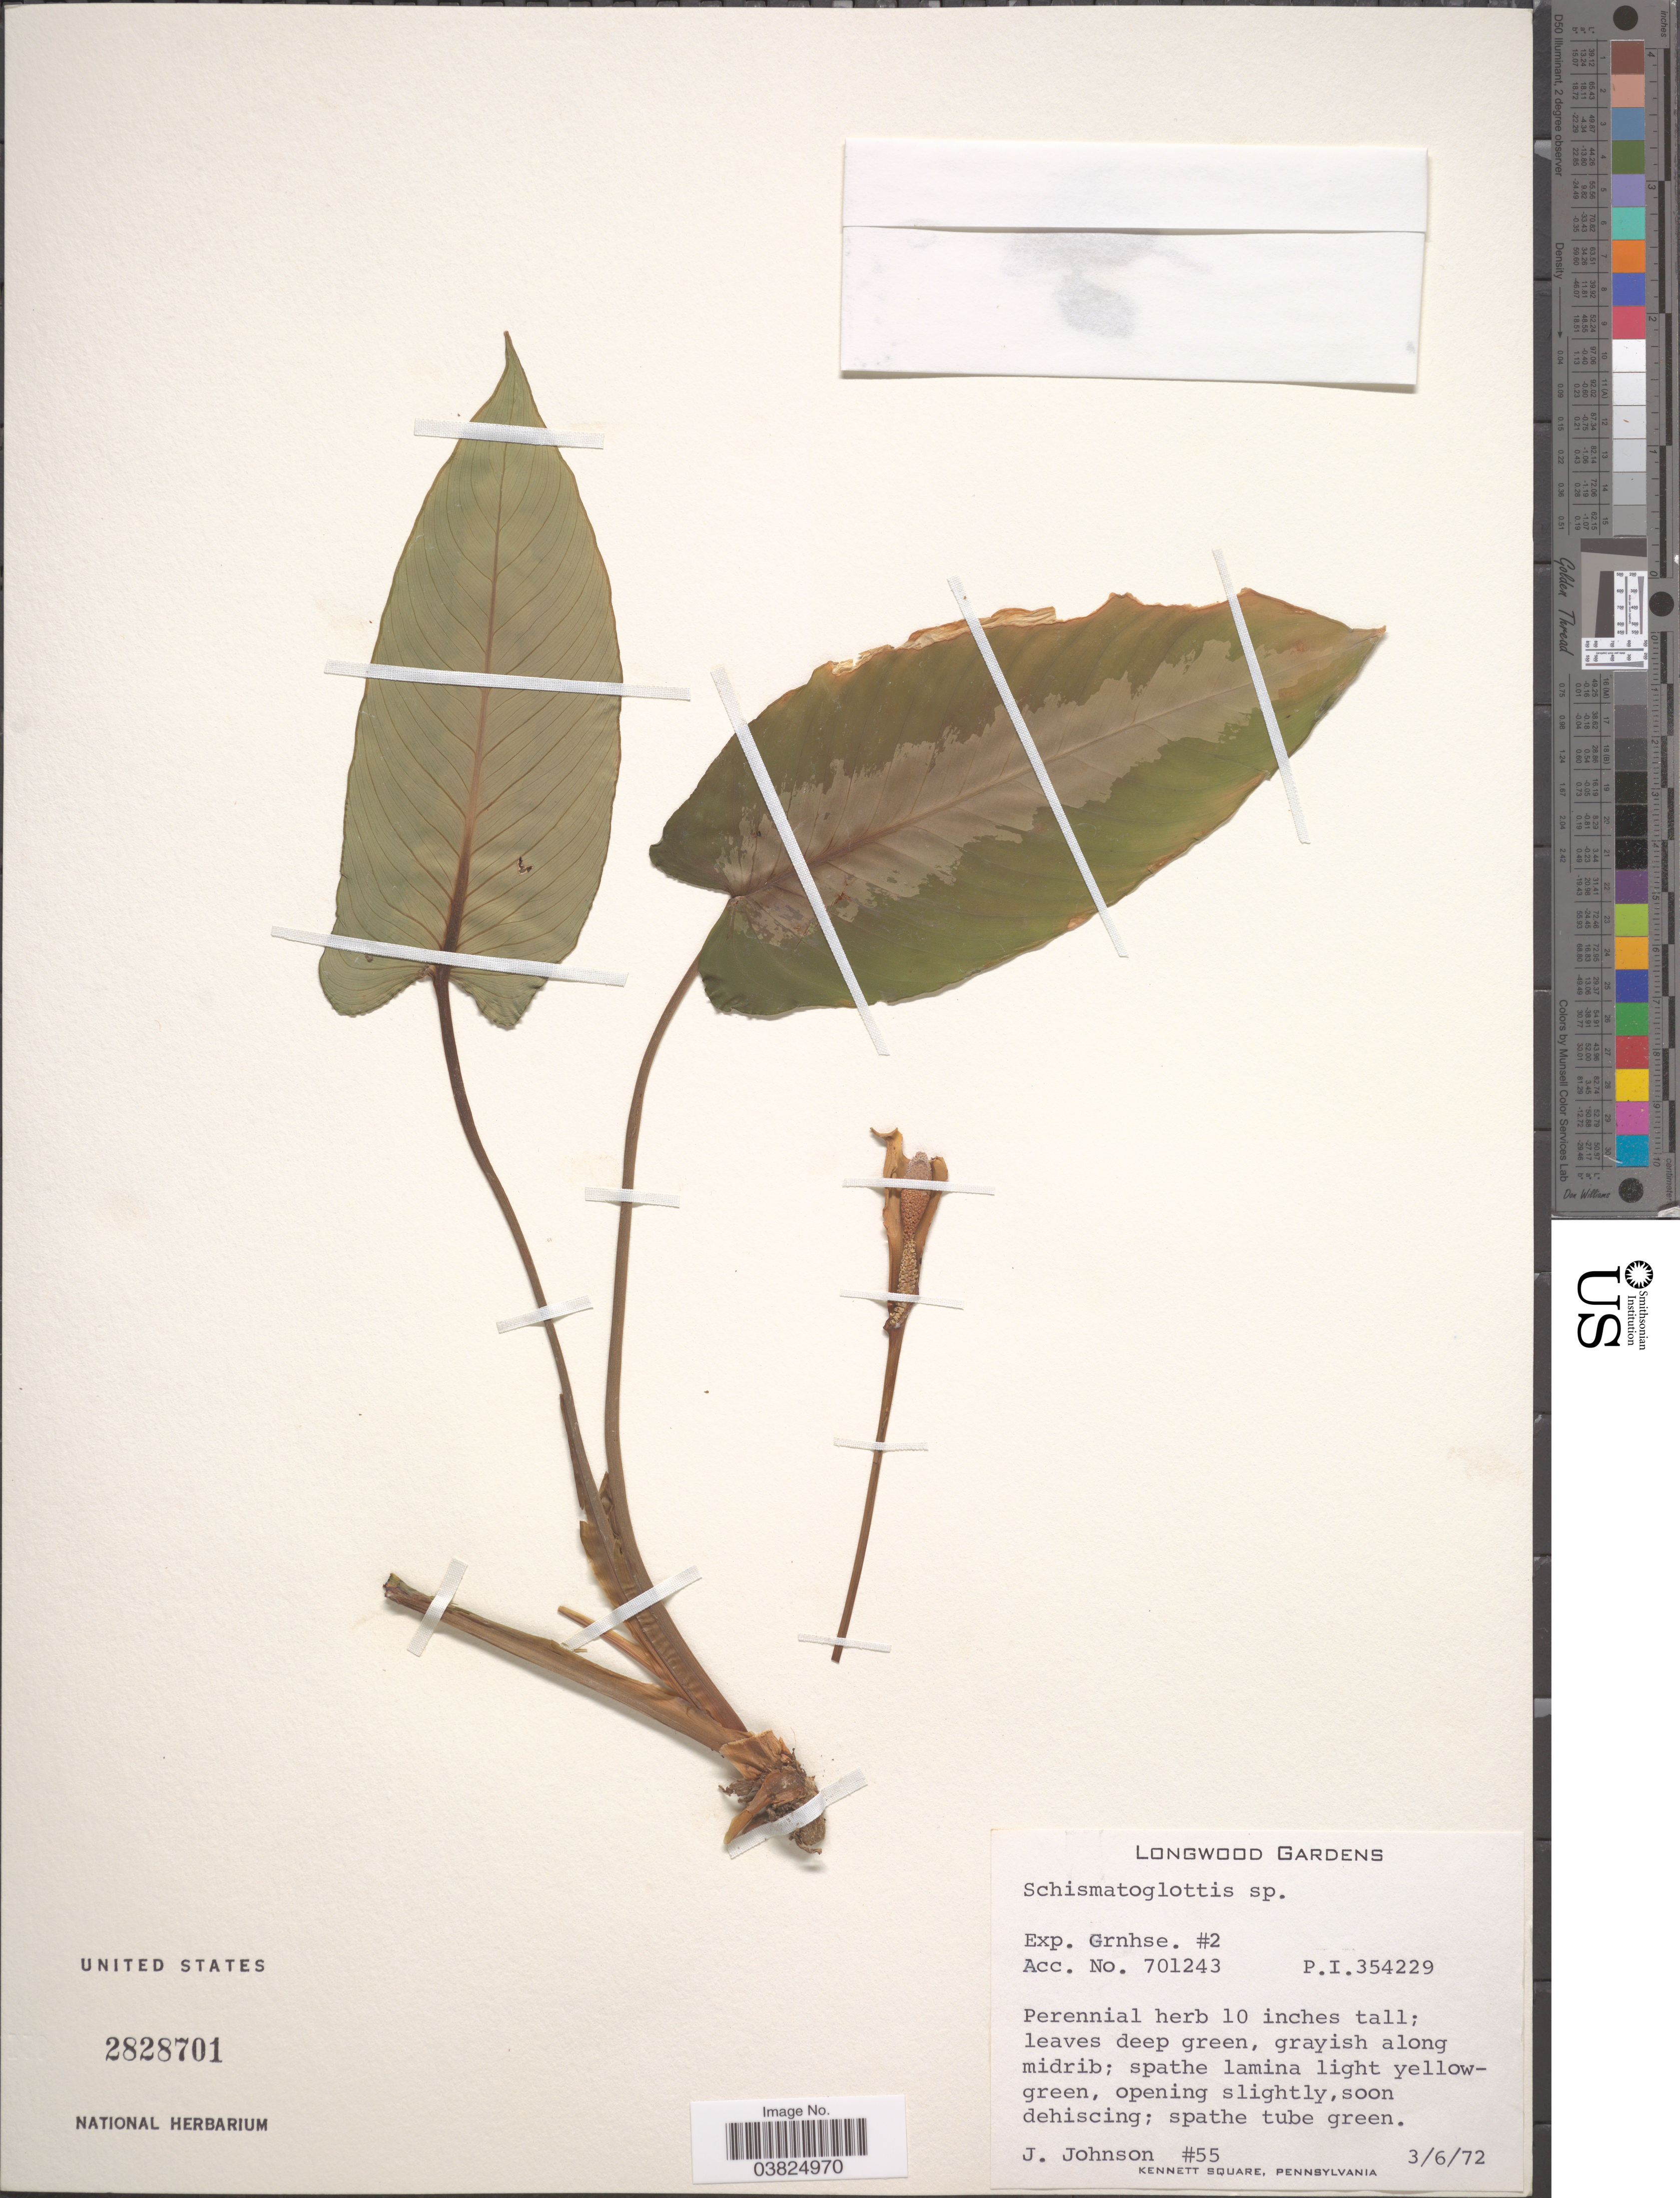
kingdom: Plantae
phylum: Tracheophyta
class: Liliopsida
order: Alismatales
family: Araceae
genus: Schismatoglottis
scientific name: Schismatoglottis sp.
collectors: J. Johnson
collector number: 55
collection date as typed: Transcribed d/m/y: 3/6/72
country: United States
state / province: Pennsylvania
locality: Longwood Gardens. Exp. Grnhse. #2.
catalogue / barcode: US 2828701